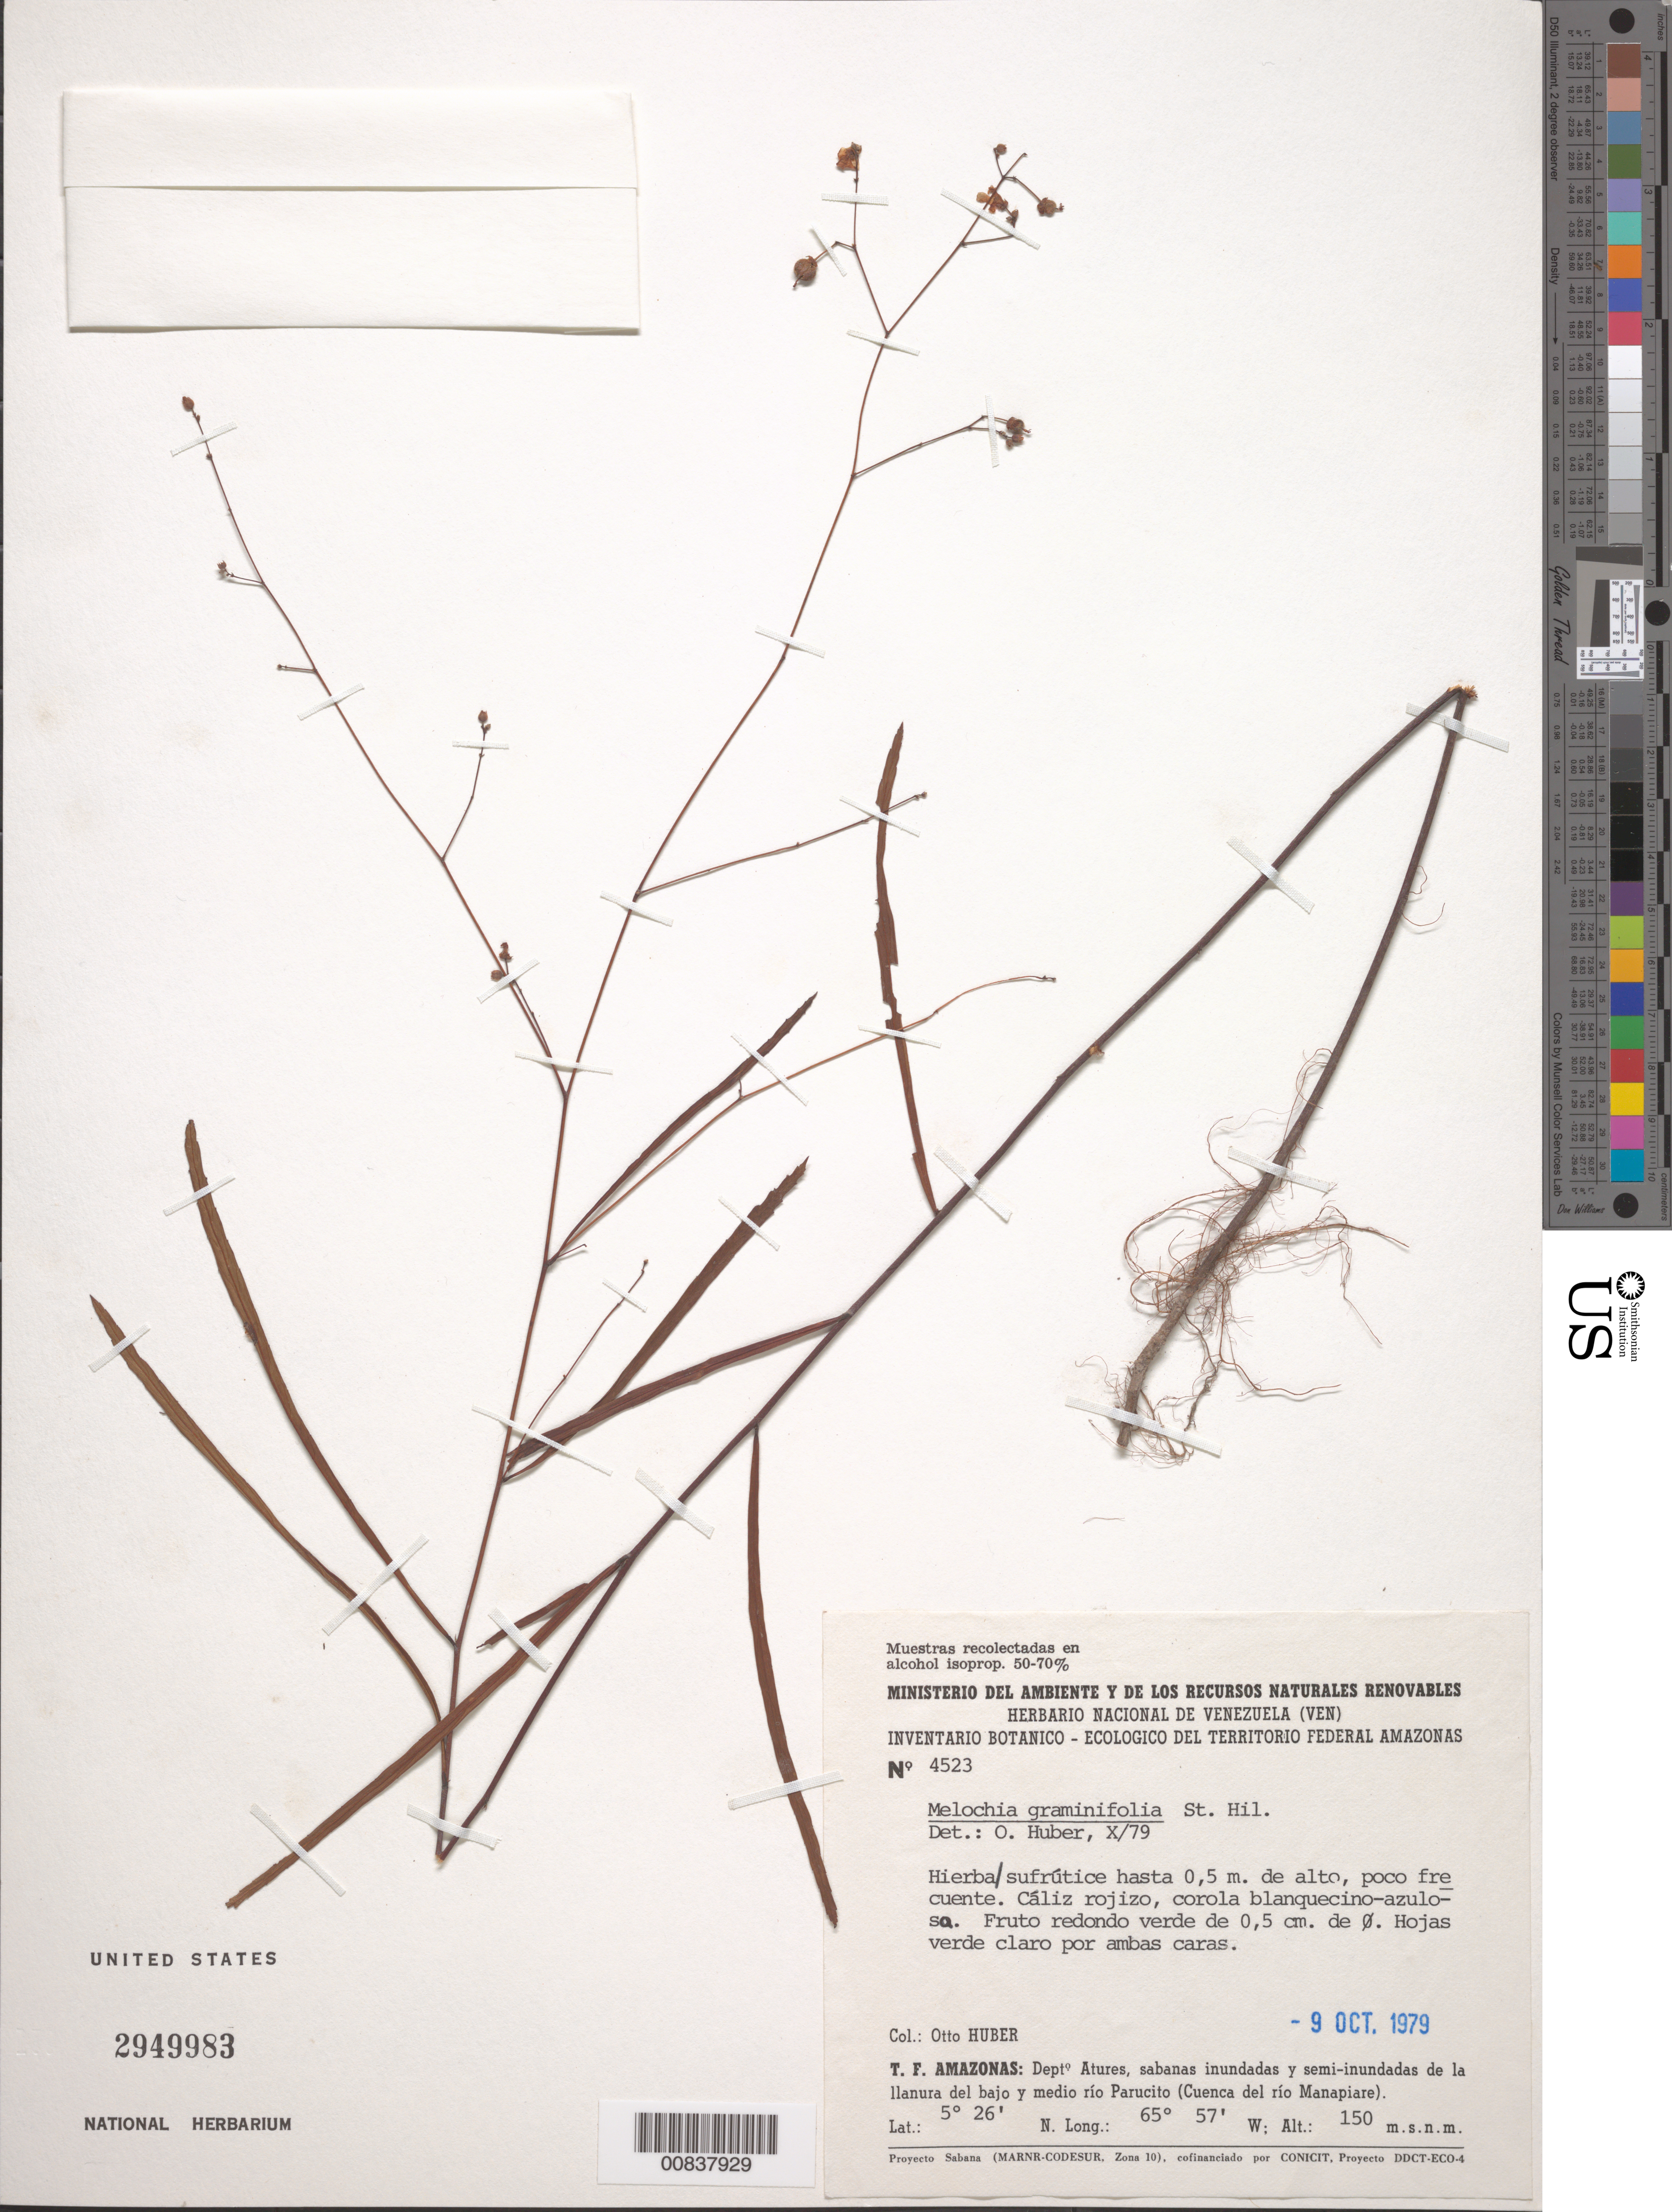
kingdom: Plantae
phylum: Tracheophyta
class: Magnoliopsida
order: Malvales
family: Malvaceae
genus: Melochia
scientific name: Melochia graminifolia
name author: A. St.-Hil.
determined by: Huber, Otto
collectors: O. Huber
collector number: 4523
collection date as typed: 9-Oct-79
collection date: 1979-10-09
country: Venezuela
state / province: Amazonas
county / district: Atures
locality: Río Parucito (Cuenca del río Manapiare)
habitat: Inundated & semi-inundated savannas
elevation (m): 150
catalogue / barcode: US 2949983